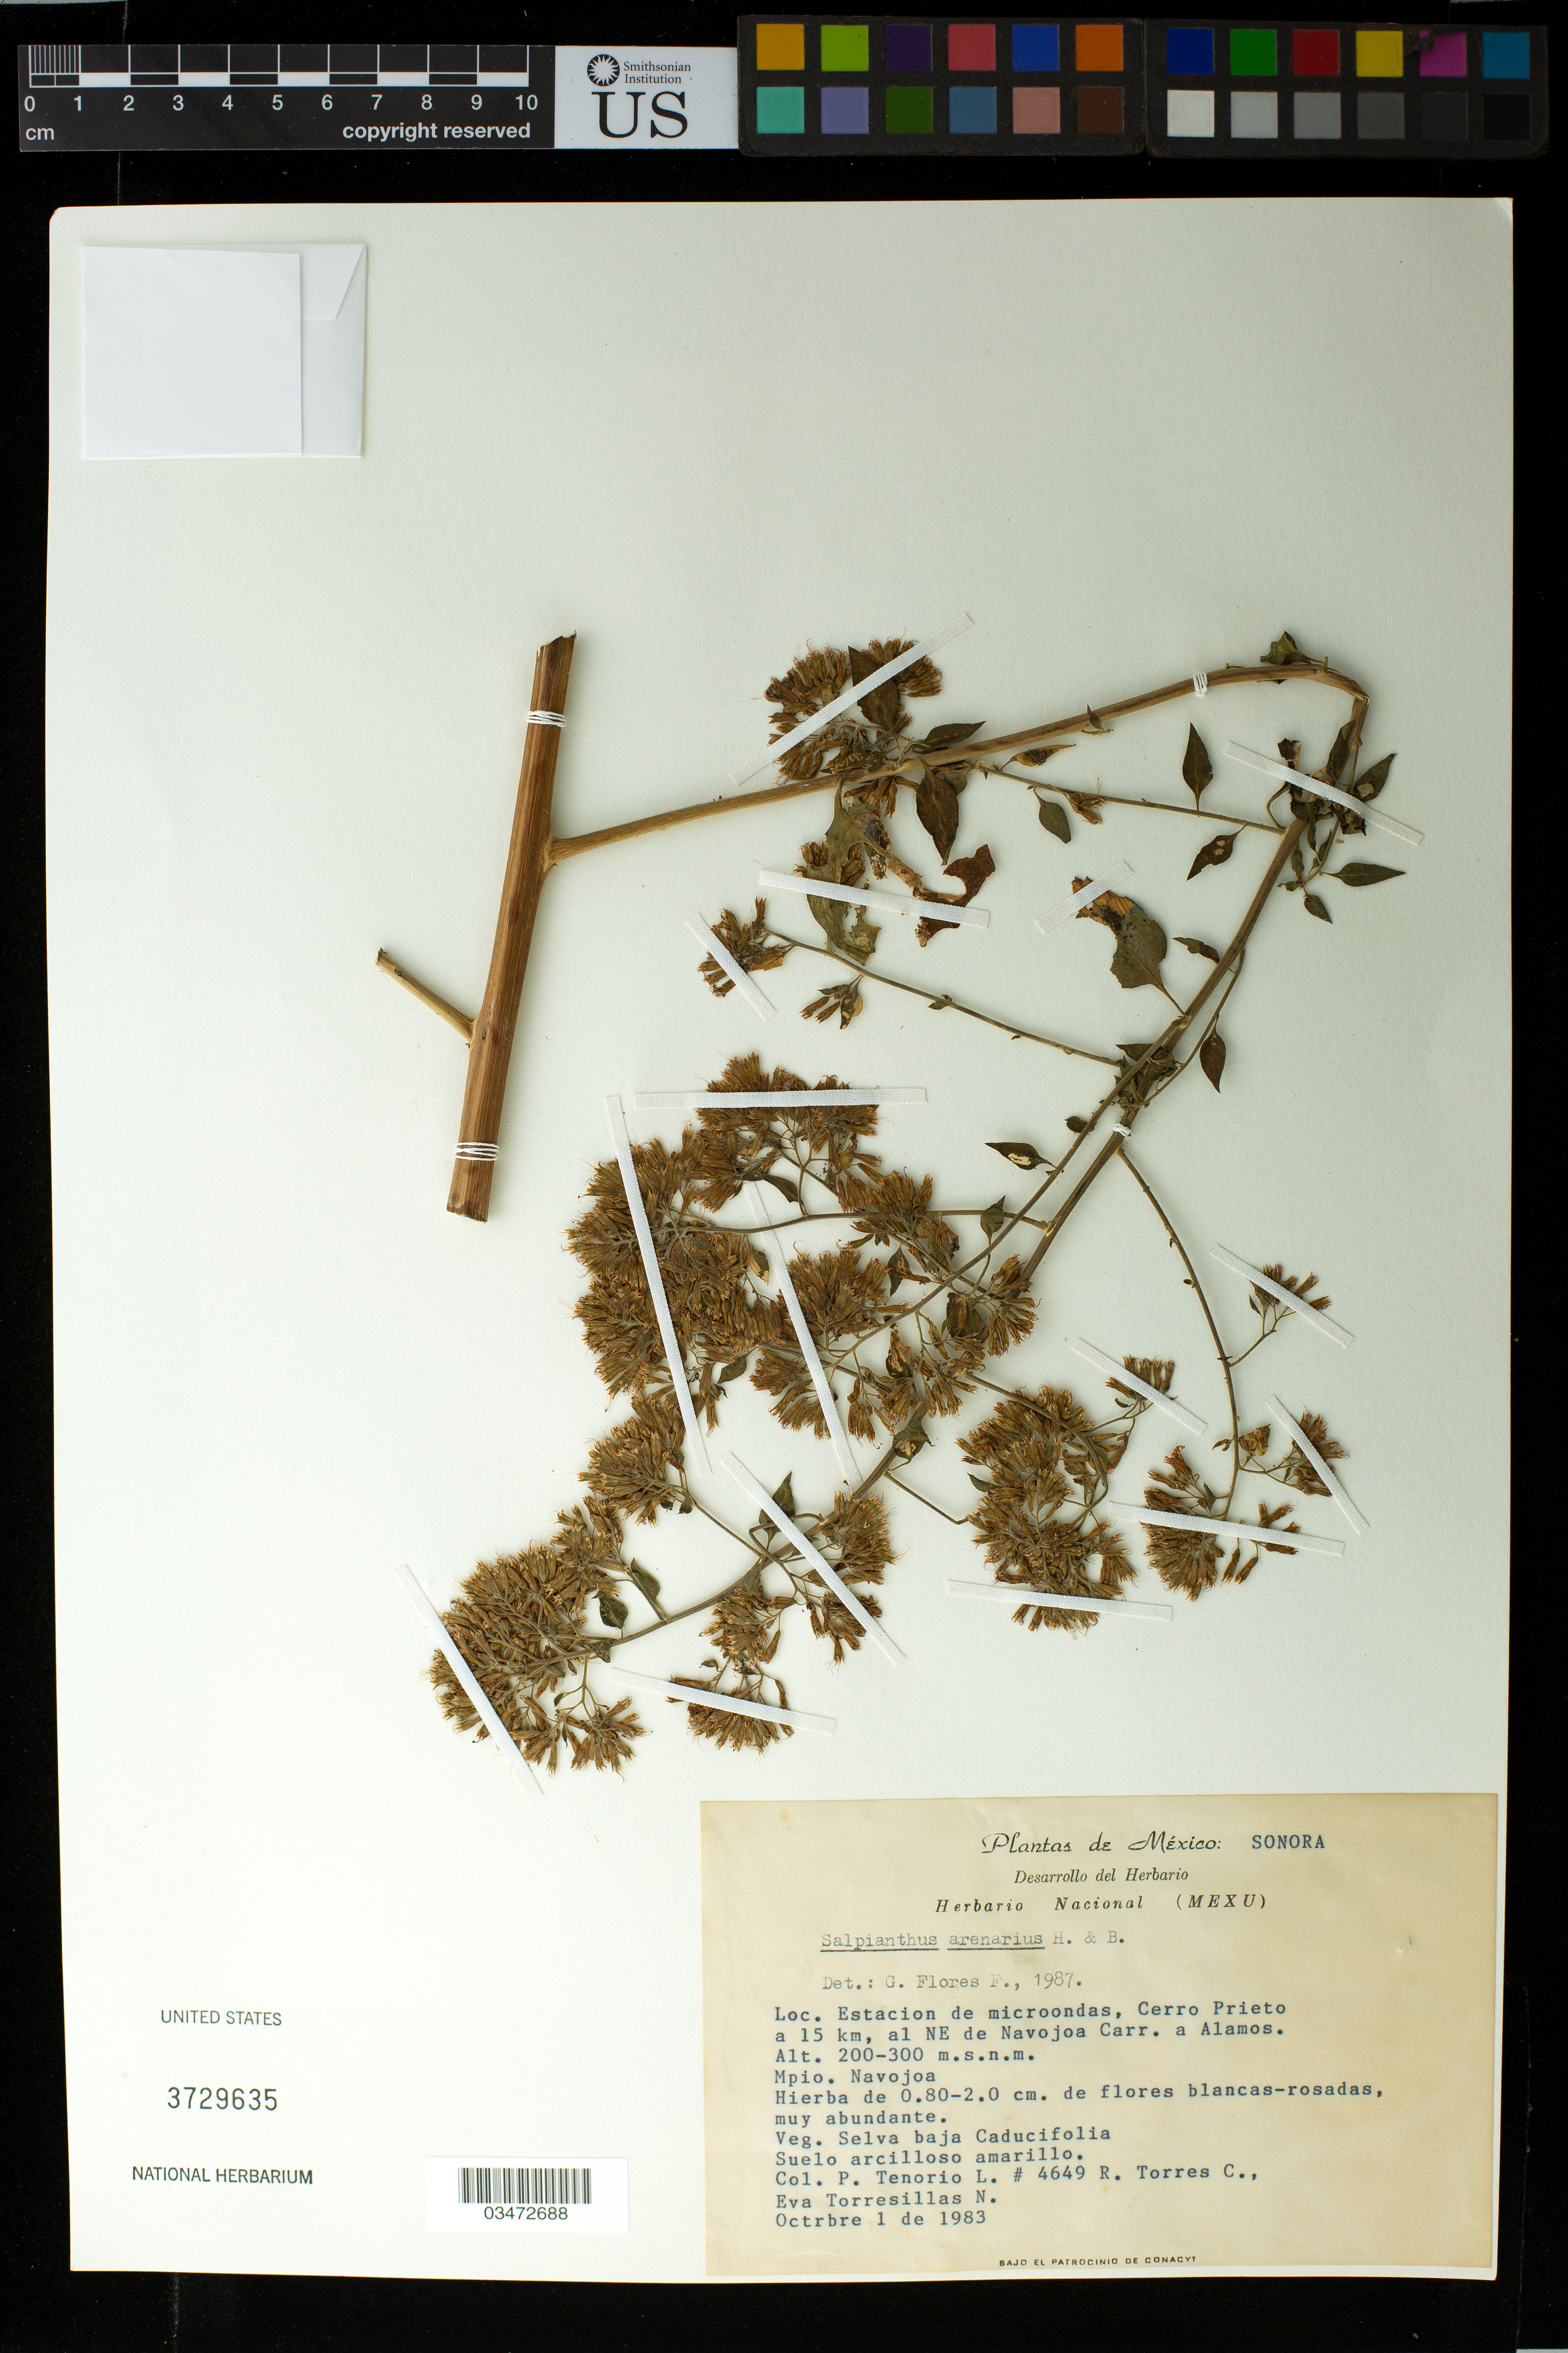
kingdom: Plantae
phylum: Tracheophyta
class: Magnoliopsida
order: Caryophyllales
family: Nyctaginaceae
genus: Salpianthus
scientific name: Salpianthus arenarius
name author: Bonpl.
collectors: P. Tenorio L. & R. Torres C.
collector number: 4649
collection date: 1983-10-01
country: Mexico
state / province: Sonora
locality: Estacion de microondas, Cerro Prieto a 15 km, al NE de Navojoa Carr. a Alamos.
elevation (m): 200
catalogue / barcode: US 3729635